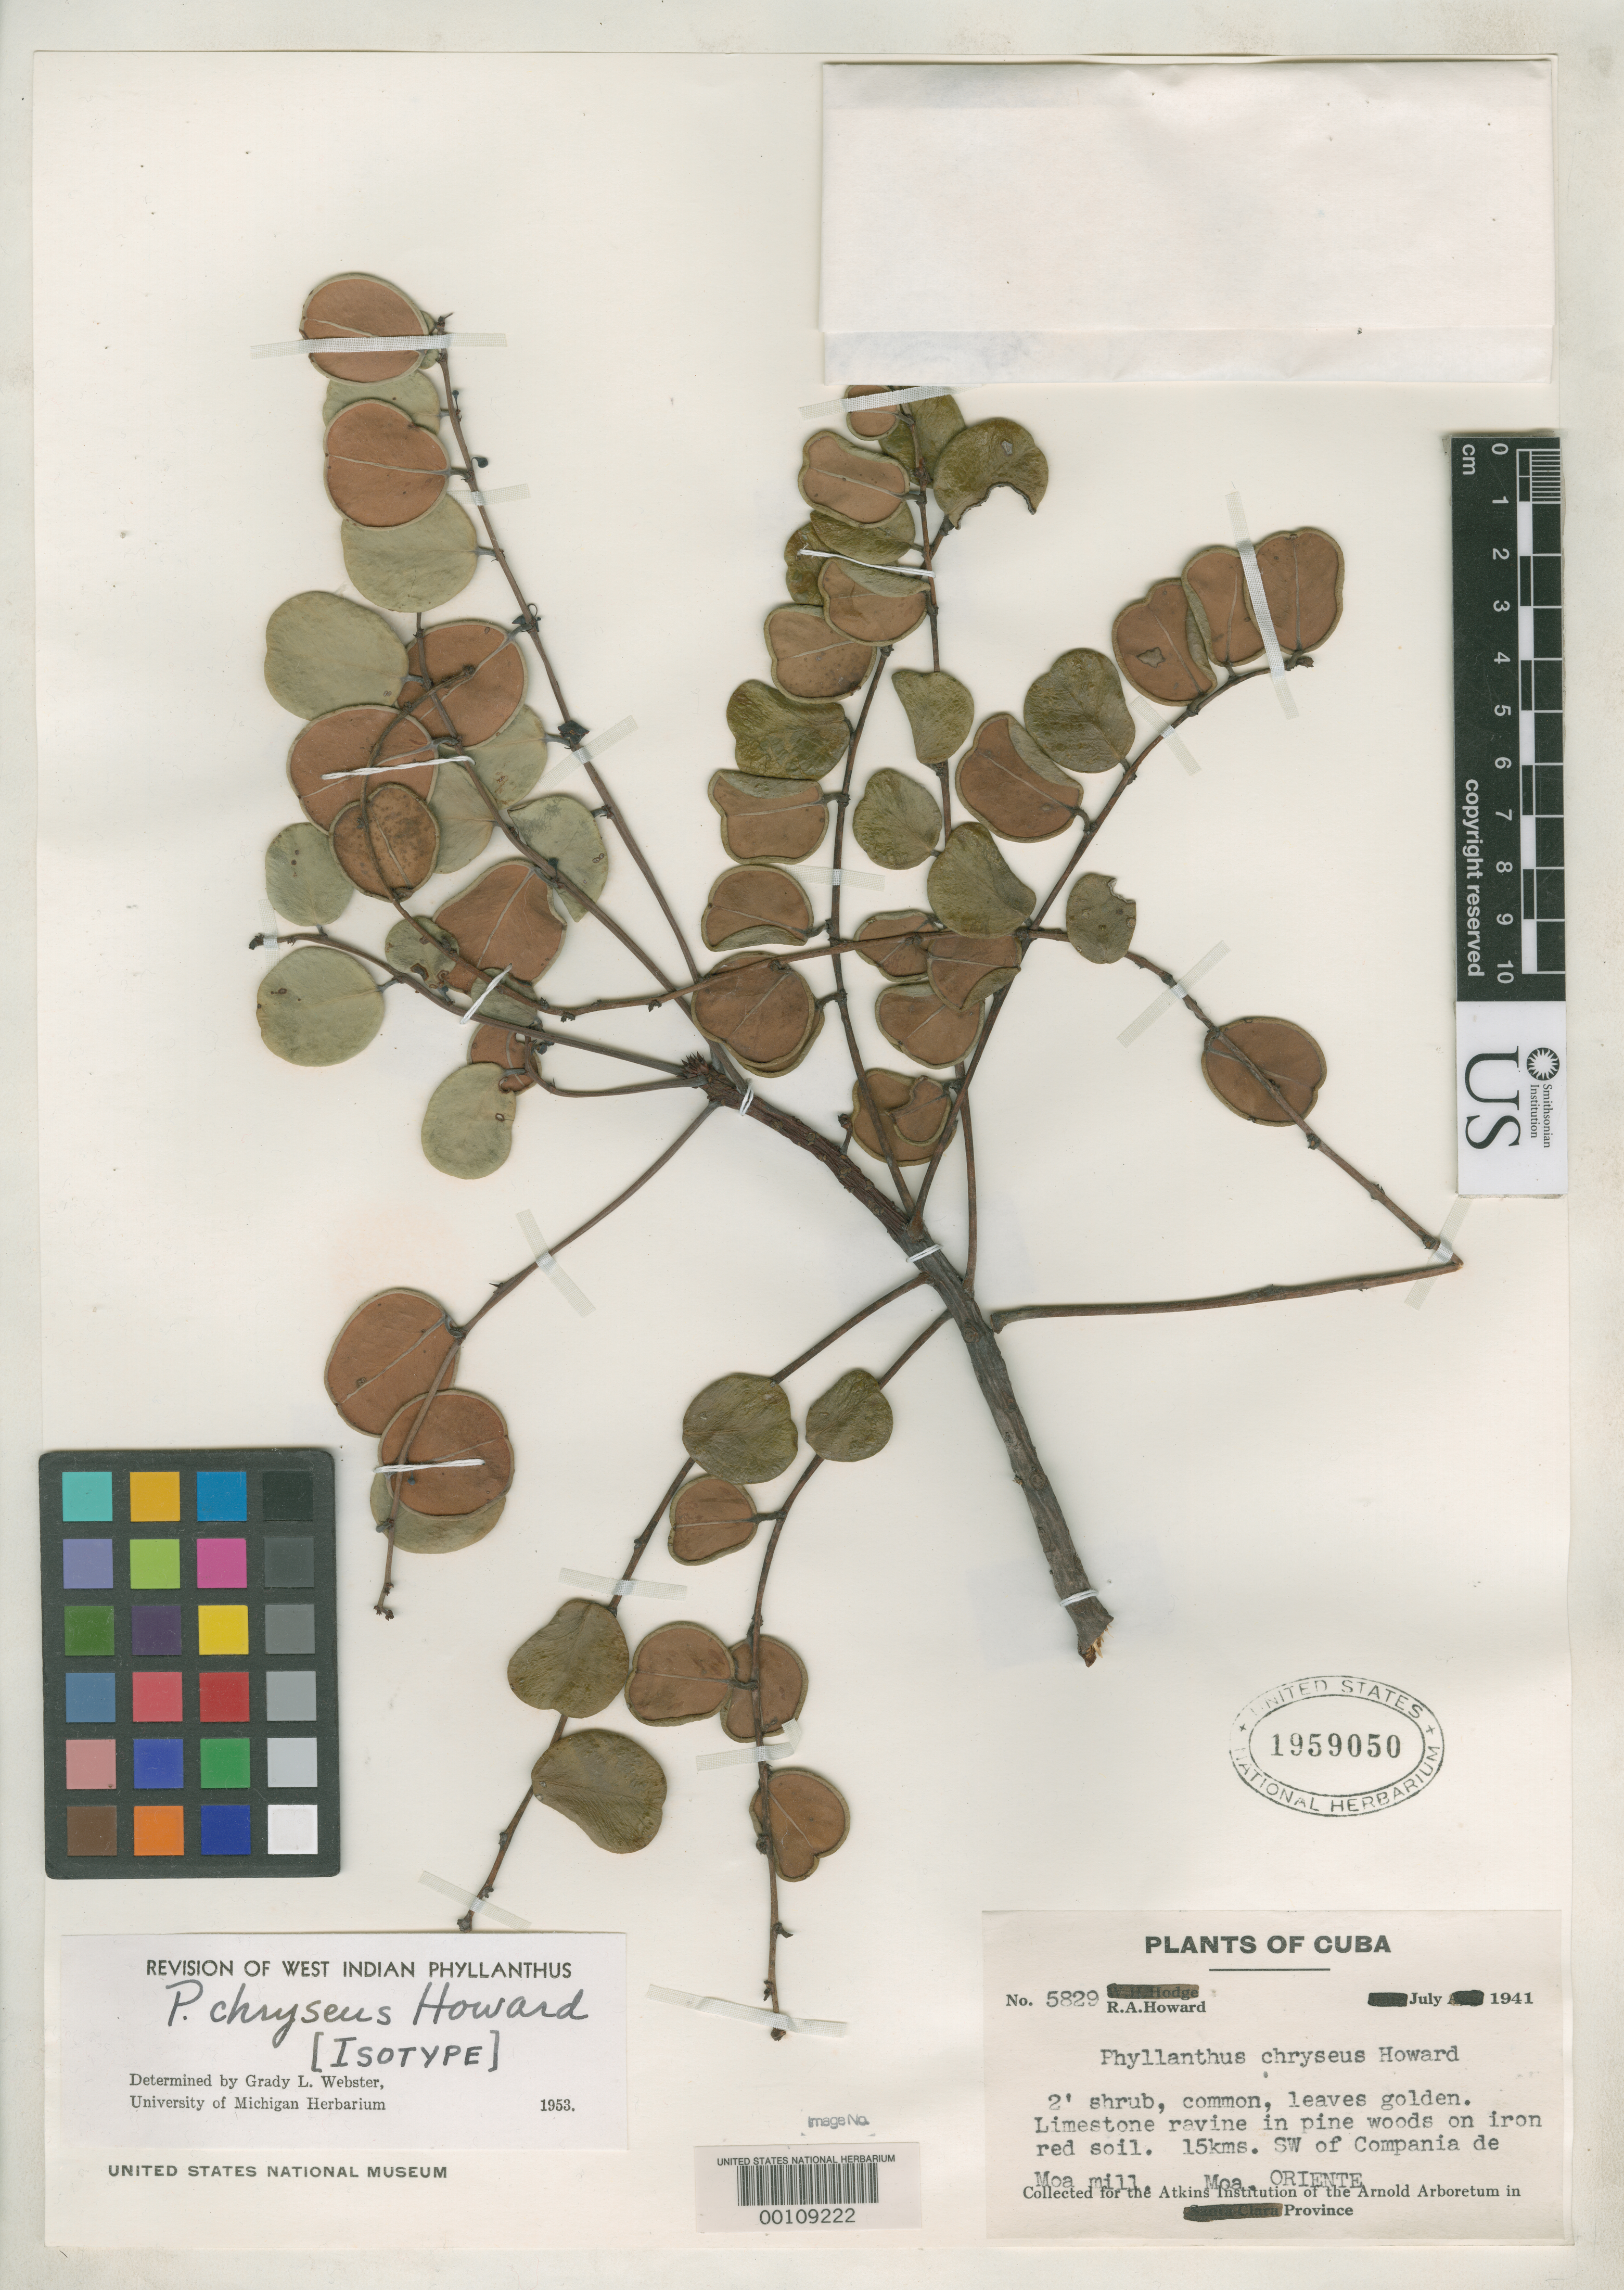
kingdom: Plantae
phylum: Tracheophyta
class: Magnoliopsida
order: Malpighiales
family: Phyllanthaceae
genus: Phyllanthus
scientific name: Phyllanthus chryseus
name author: R.A. Howard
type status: Isotype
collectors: R. A. Howard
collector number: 5829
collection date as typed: Jul 1941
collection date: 1941-07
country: Cuba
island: Greater Antilles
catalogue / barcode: US 1959050